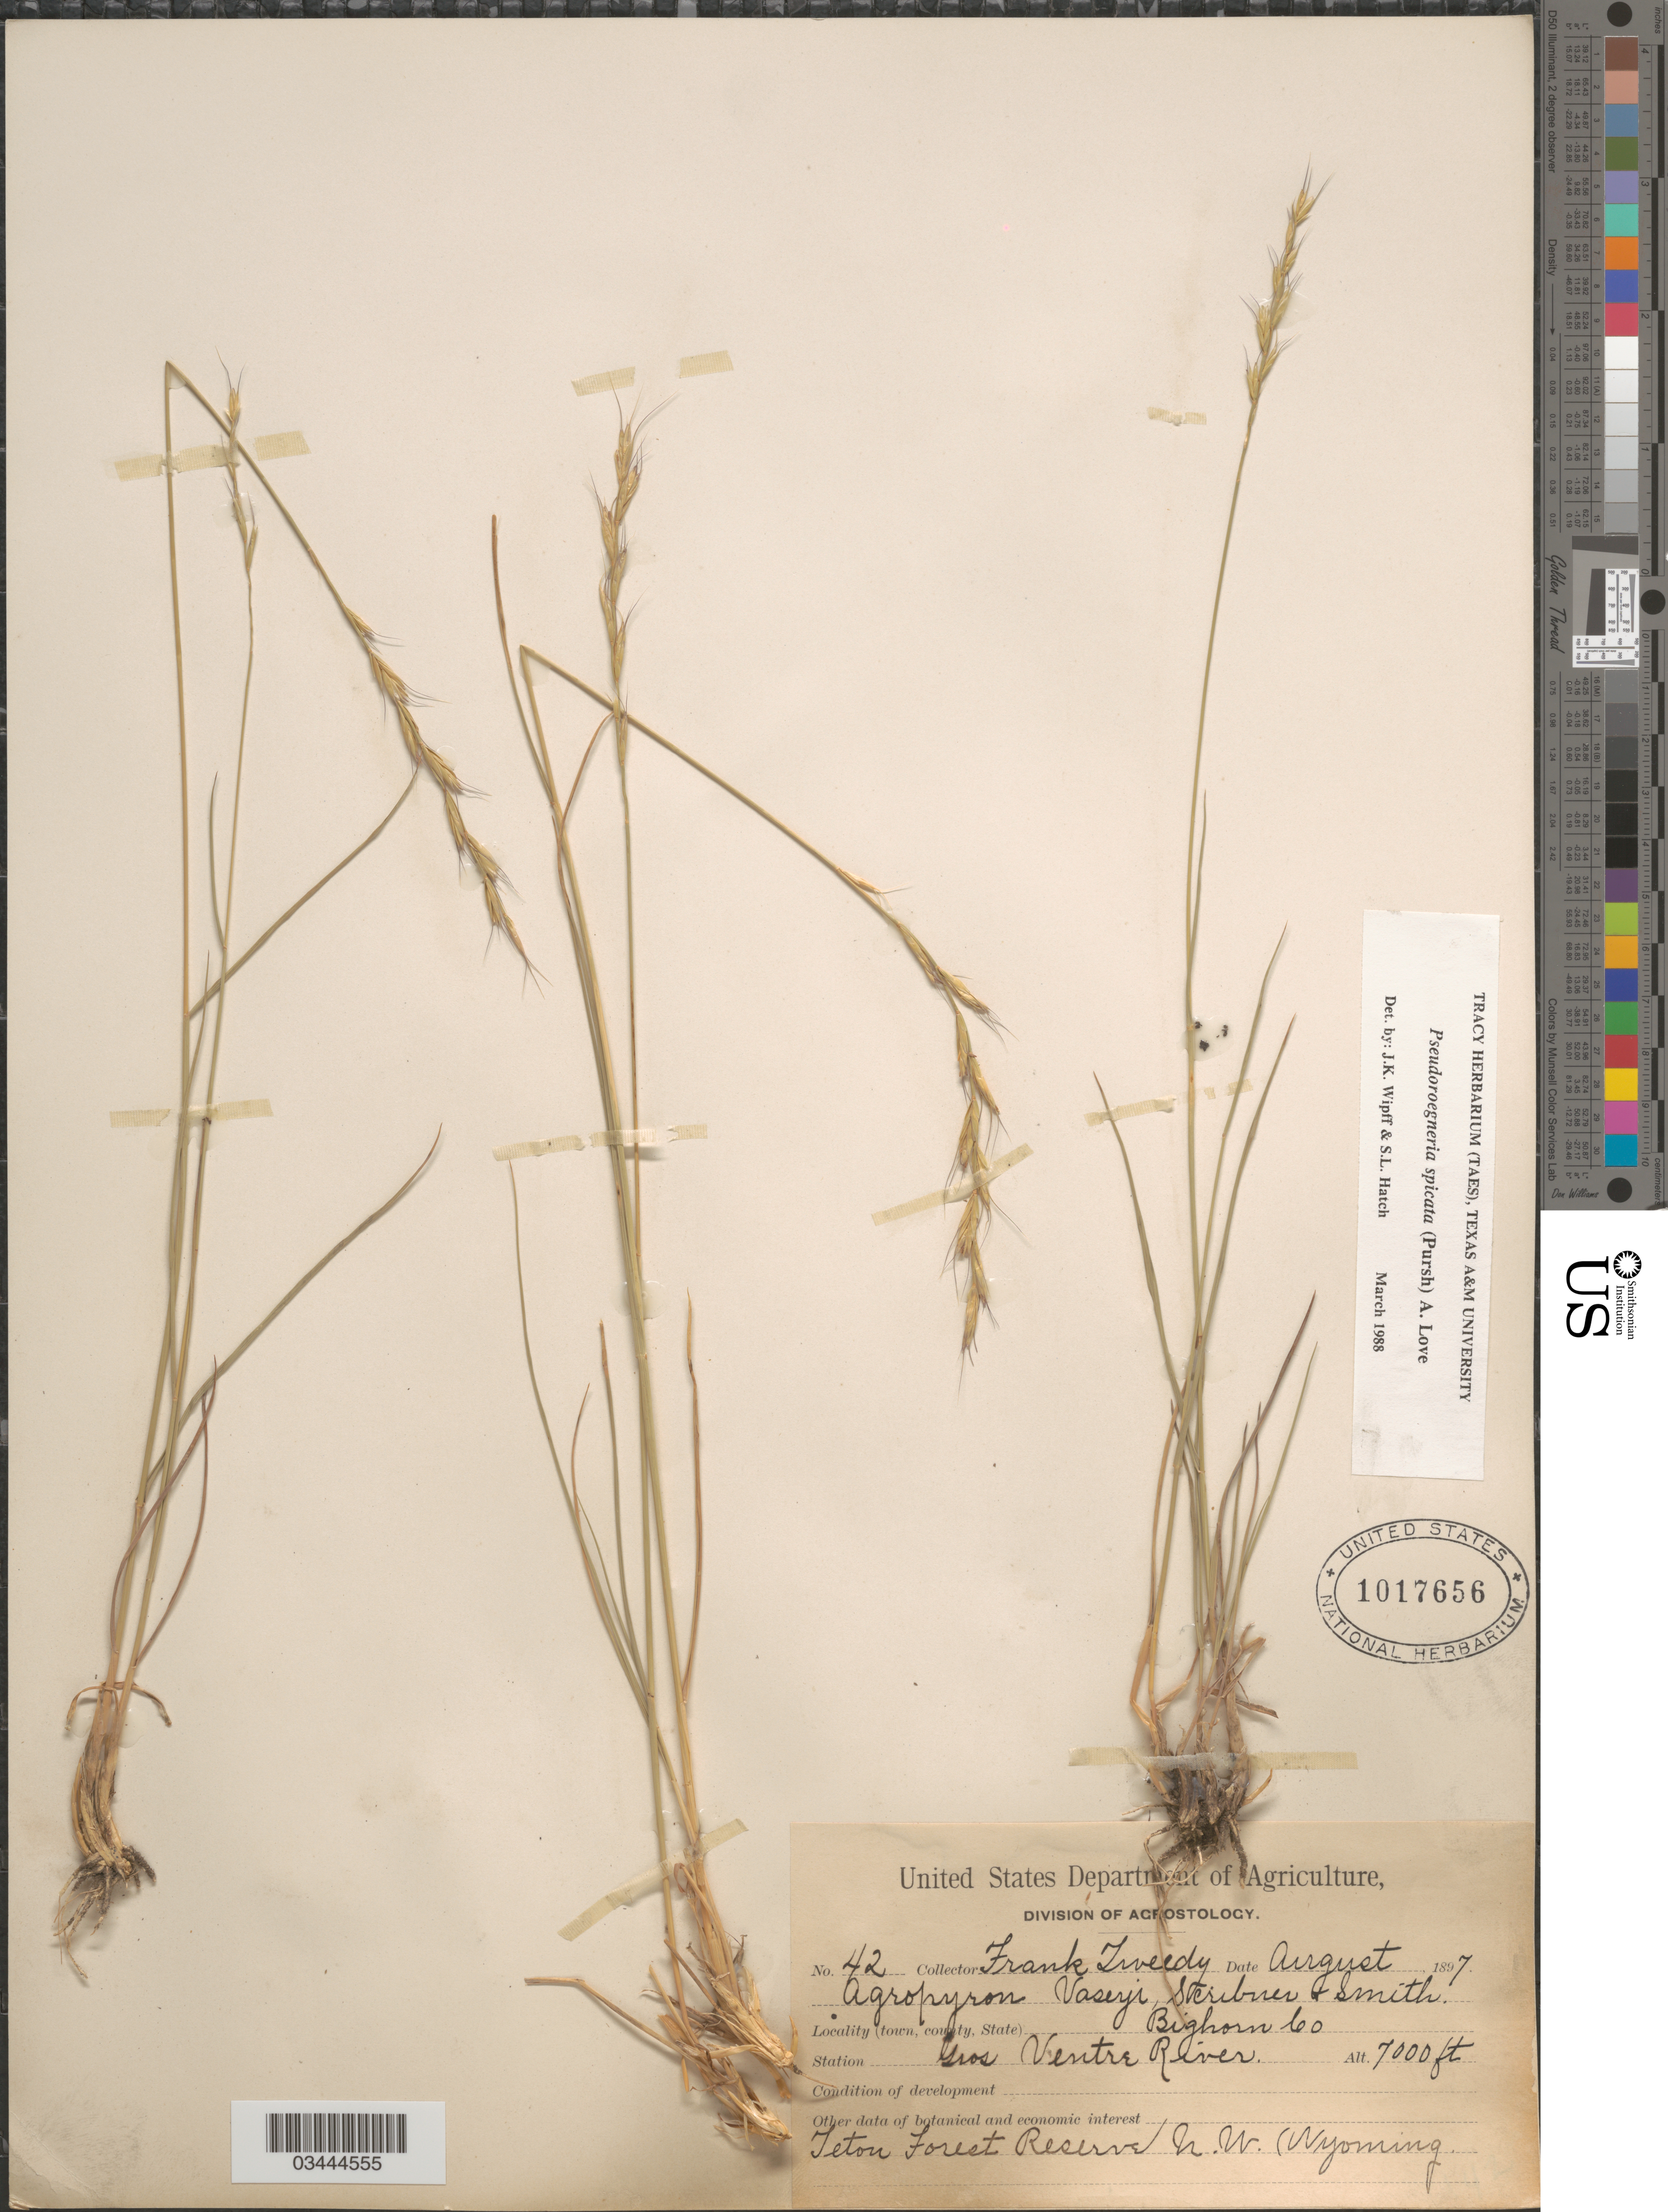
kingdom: Plantae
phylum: Tracheophyta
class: Liliopsida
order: Poales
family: Poaceae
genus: Pseudoroegneria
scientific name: Pseudoroegneria spicata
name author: (Pursh) Á. Löve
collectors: F. Tweedy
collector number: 42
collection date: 1897-08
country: United States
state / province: Wyoming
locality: Bighorn Co. Station Gros Ventre River. Teton Forest Reserve. N.W. Wyoming.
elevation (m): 2134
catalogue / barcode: US 1017656